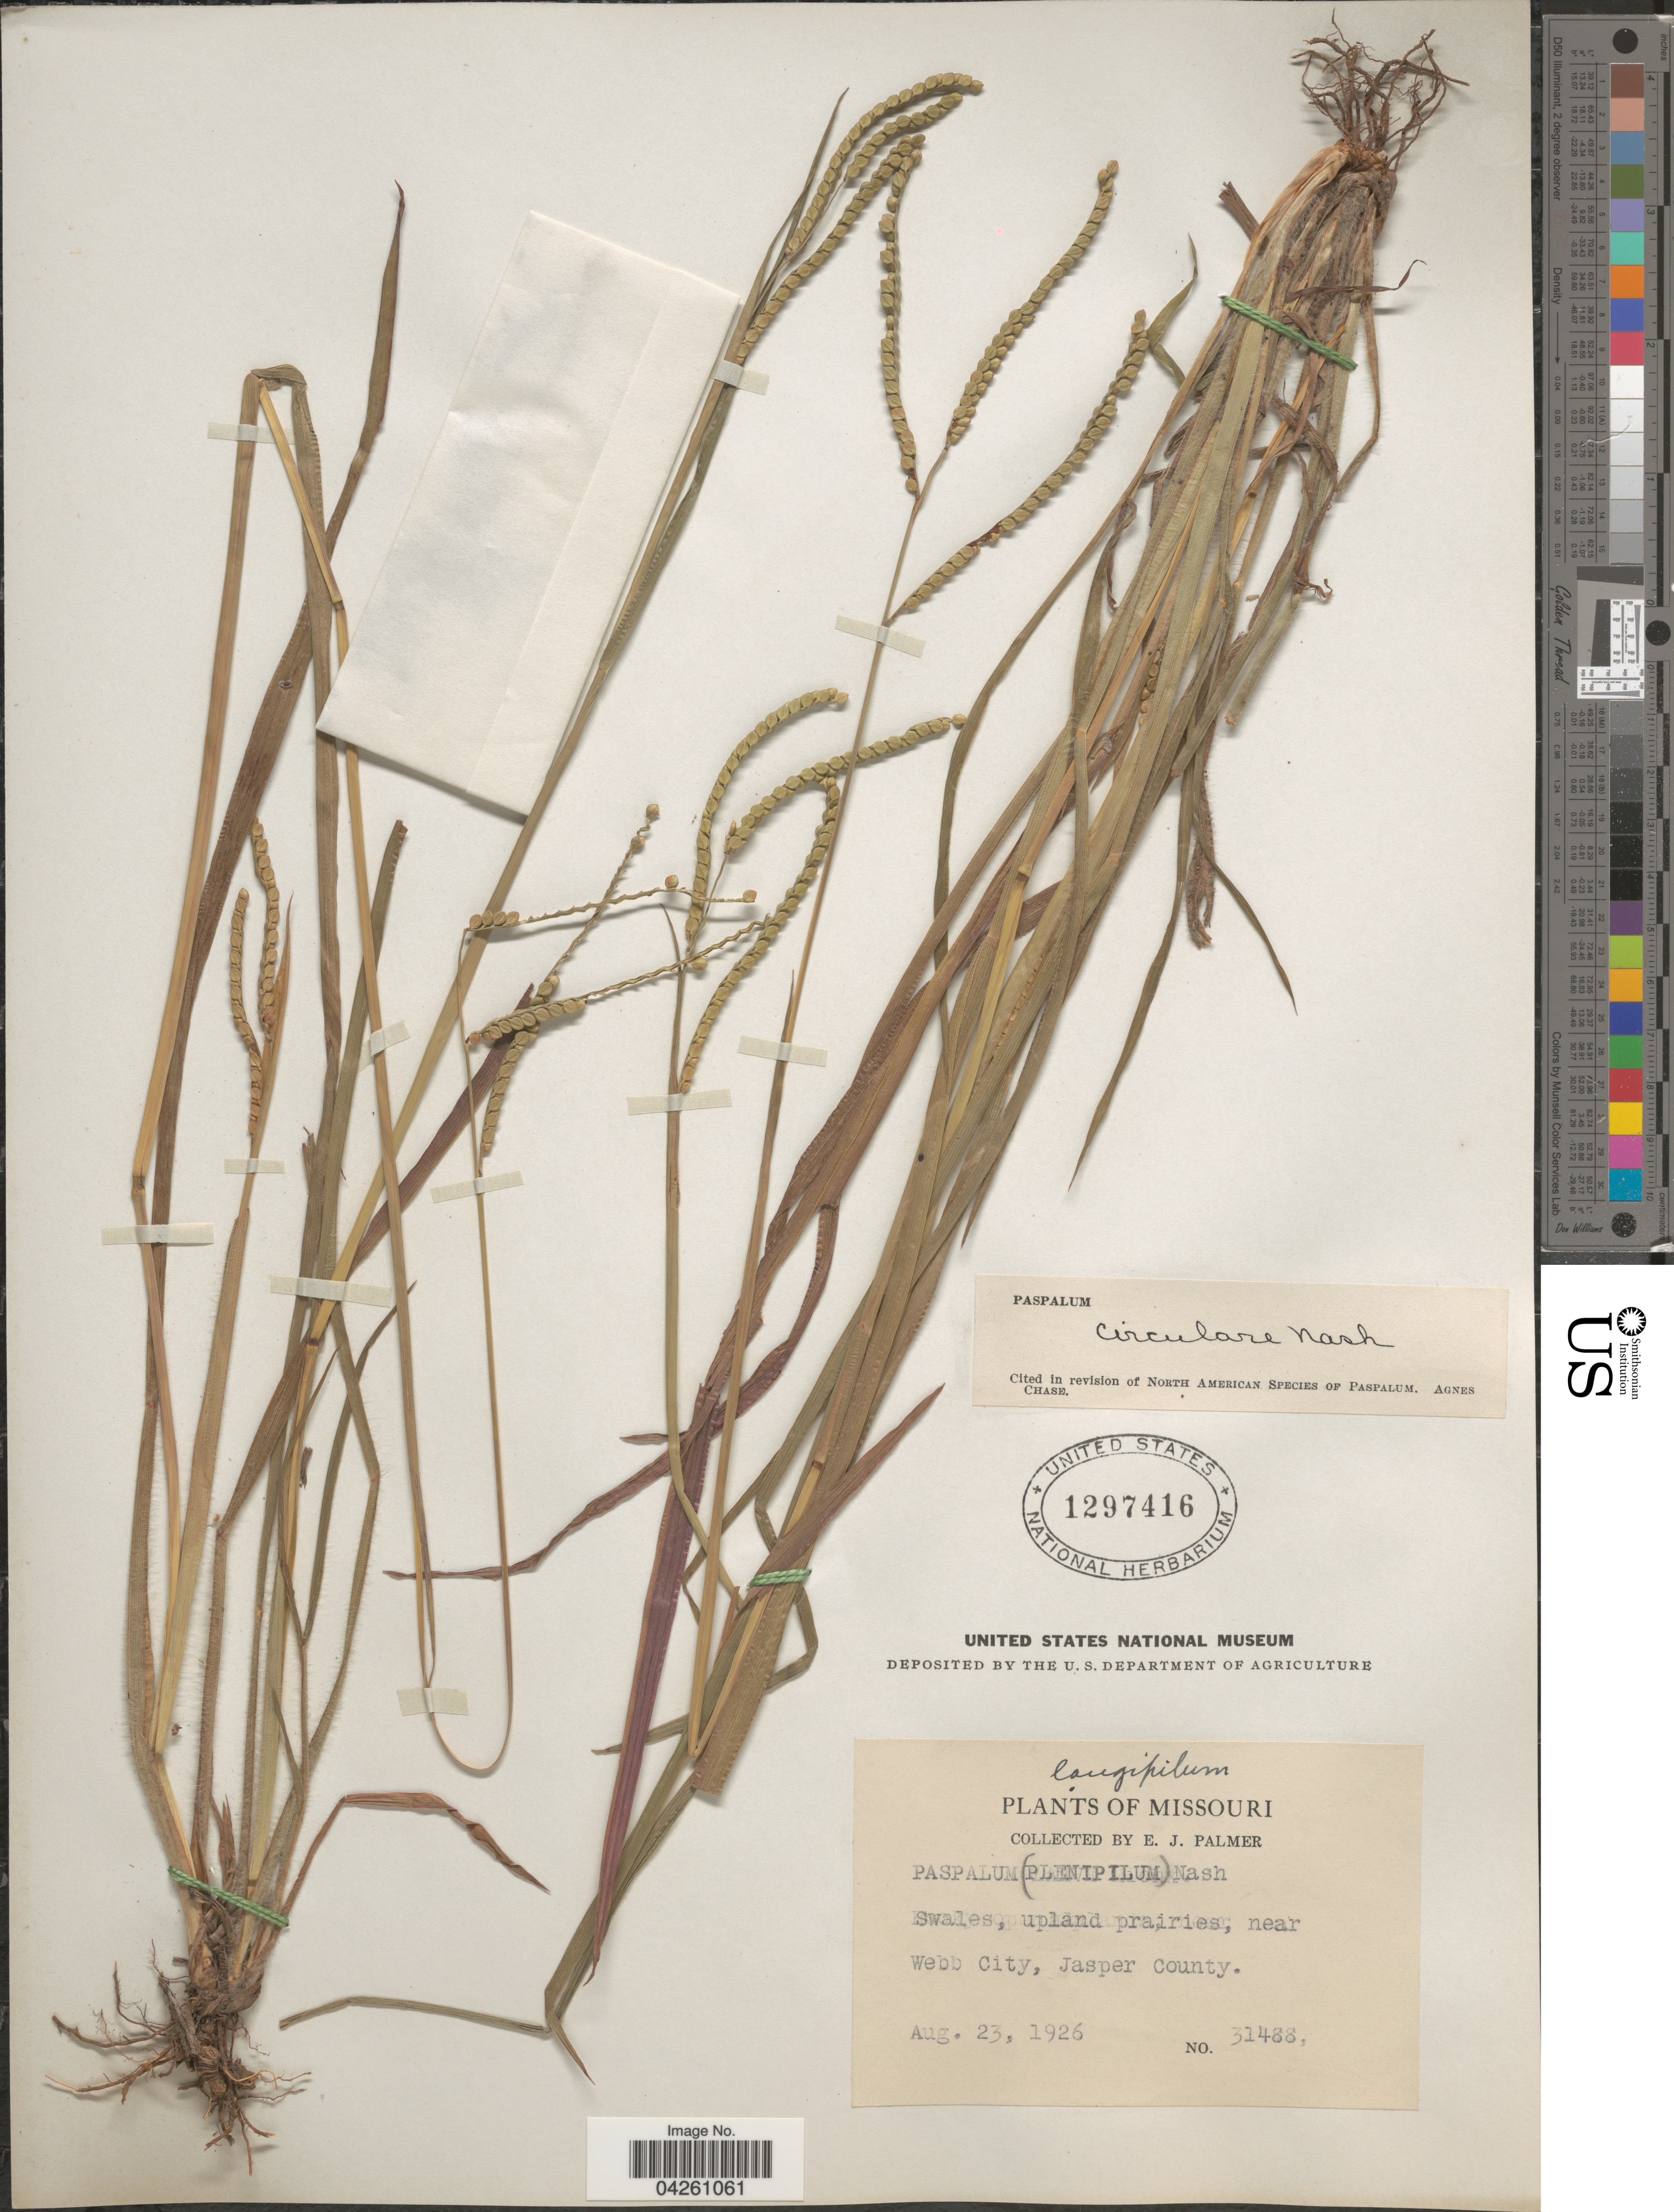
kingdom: Plantae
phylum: Tracheophyta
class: Liliopsida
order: Poales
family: Poaceae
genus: Paspalum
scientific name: Paspalum circulare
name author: Nash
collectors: E. J. Palmer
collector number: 31488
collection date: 1926-08-23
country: United States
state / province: Missouri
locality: Swales, upland prairies, near Webb City, Jasper County.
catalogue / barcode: US 1297416